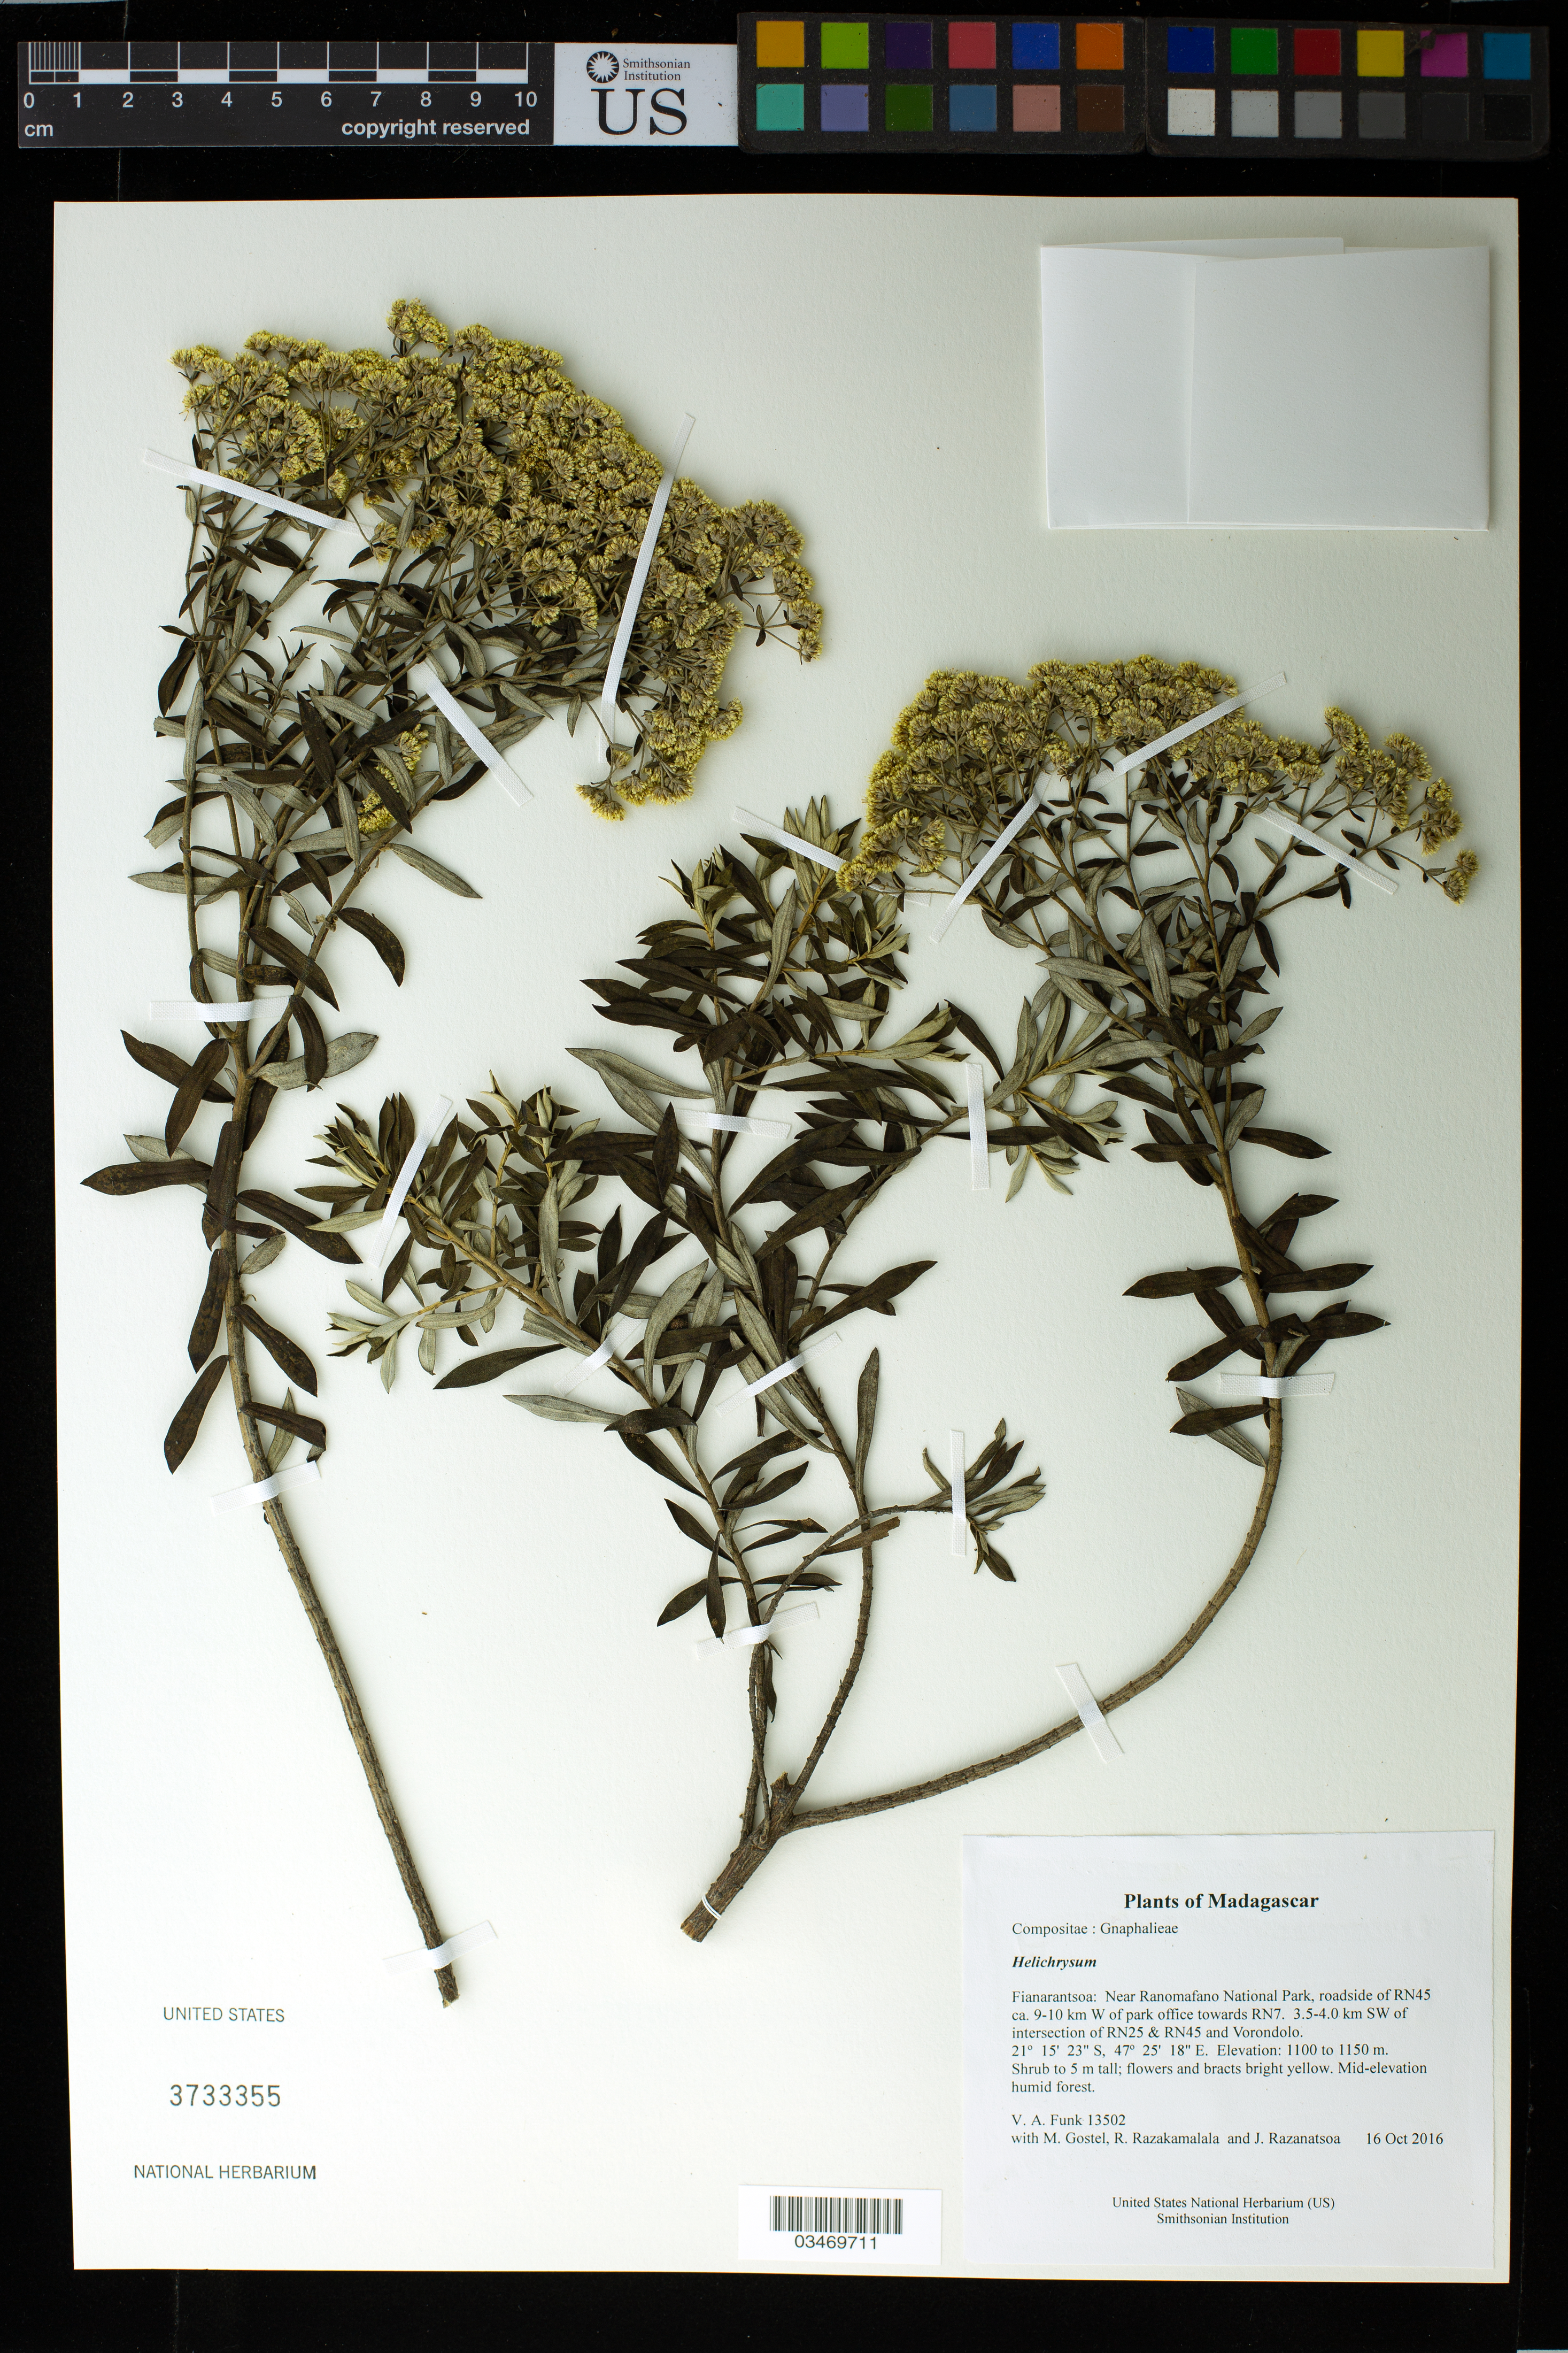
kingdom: Plantae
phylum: Tracheophyta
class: Magnoliopsida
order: Asterales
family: Asteraceae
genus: Helichrysum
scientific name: Helichrysum sp.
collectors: M. R. Gostel, R. Razakamalala & J. Razanatsoa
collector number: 13502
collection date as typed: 16 Oct 2016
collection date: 2016-10-16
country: Madagascar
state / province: Vatovavy Fitovinany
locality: Near Ranomafano National Park, roadside of RN45 ca. 9-10 km W of park office towards RN7. 3.5-4.0 km SW of intersection of RN25 & RN45 and Vorondolo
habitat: Mid-elevation humid forest.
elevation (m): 1100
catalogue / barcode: US 3733355